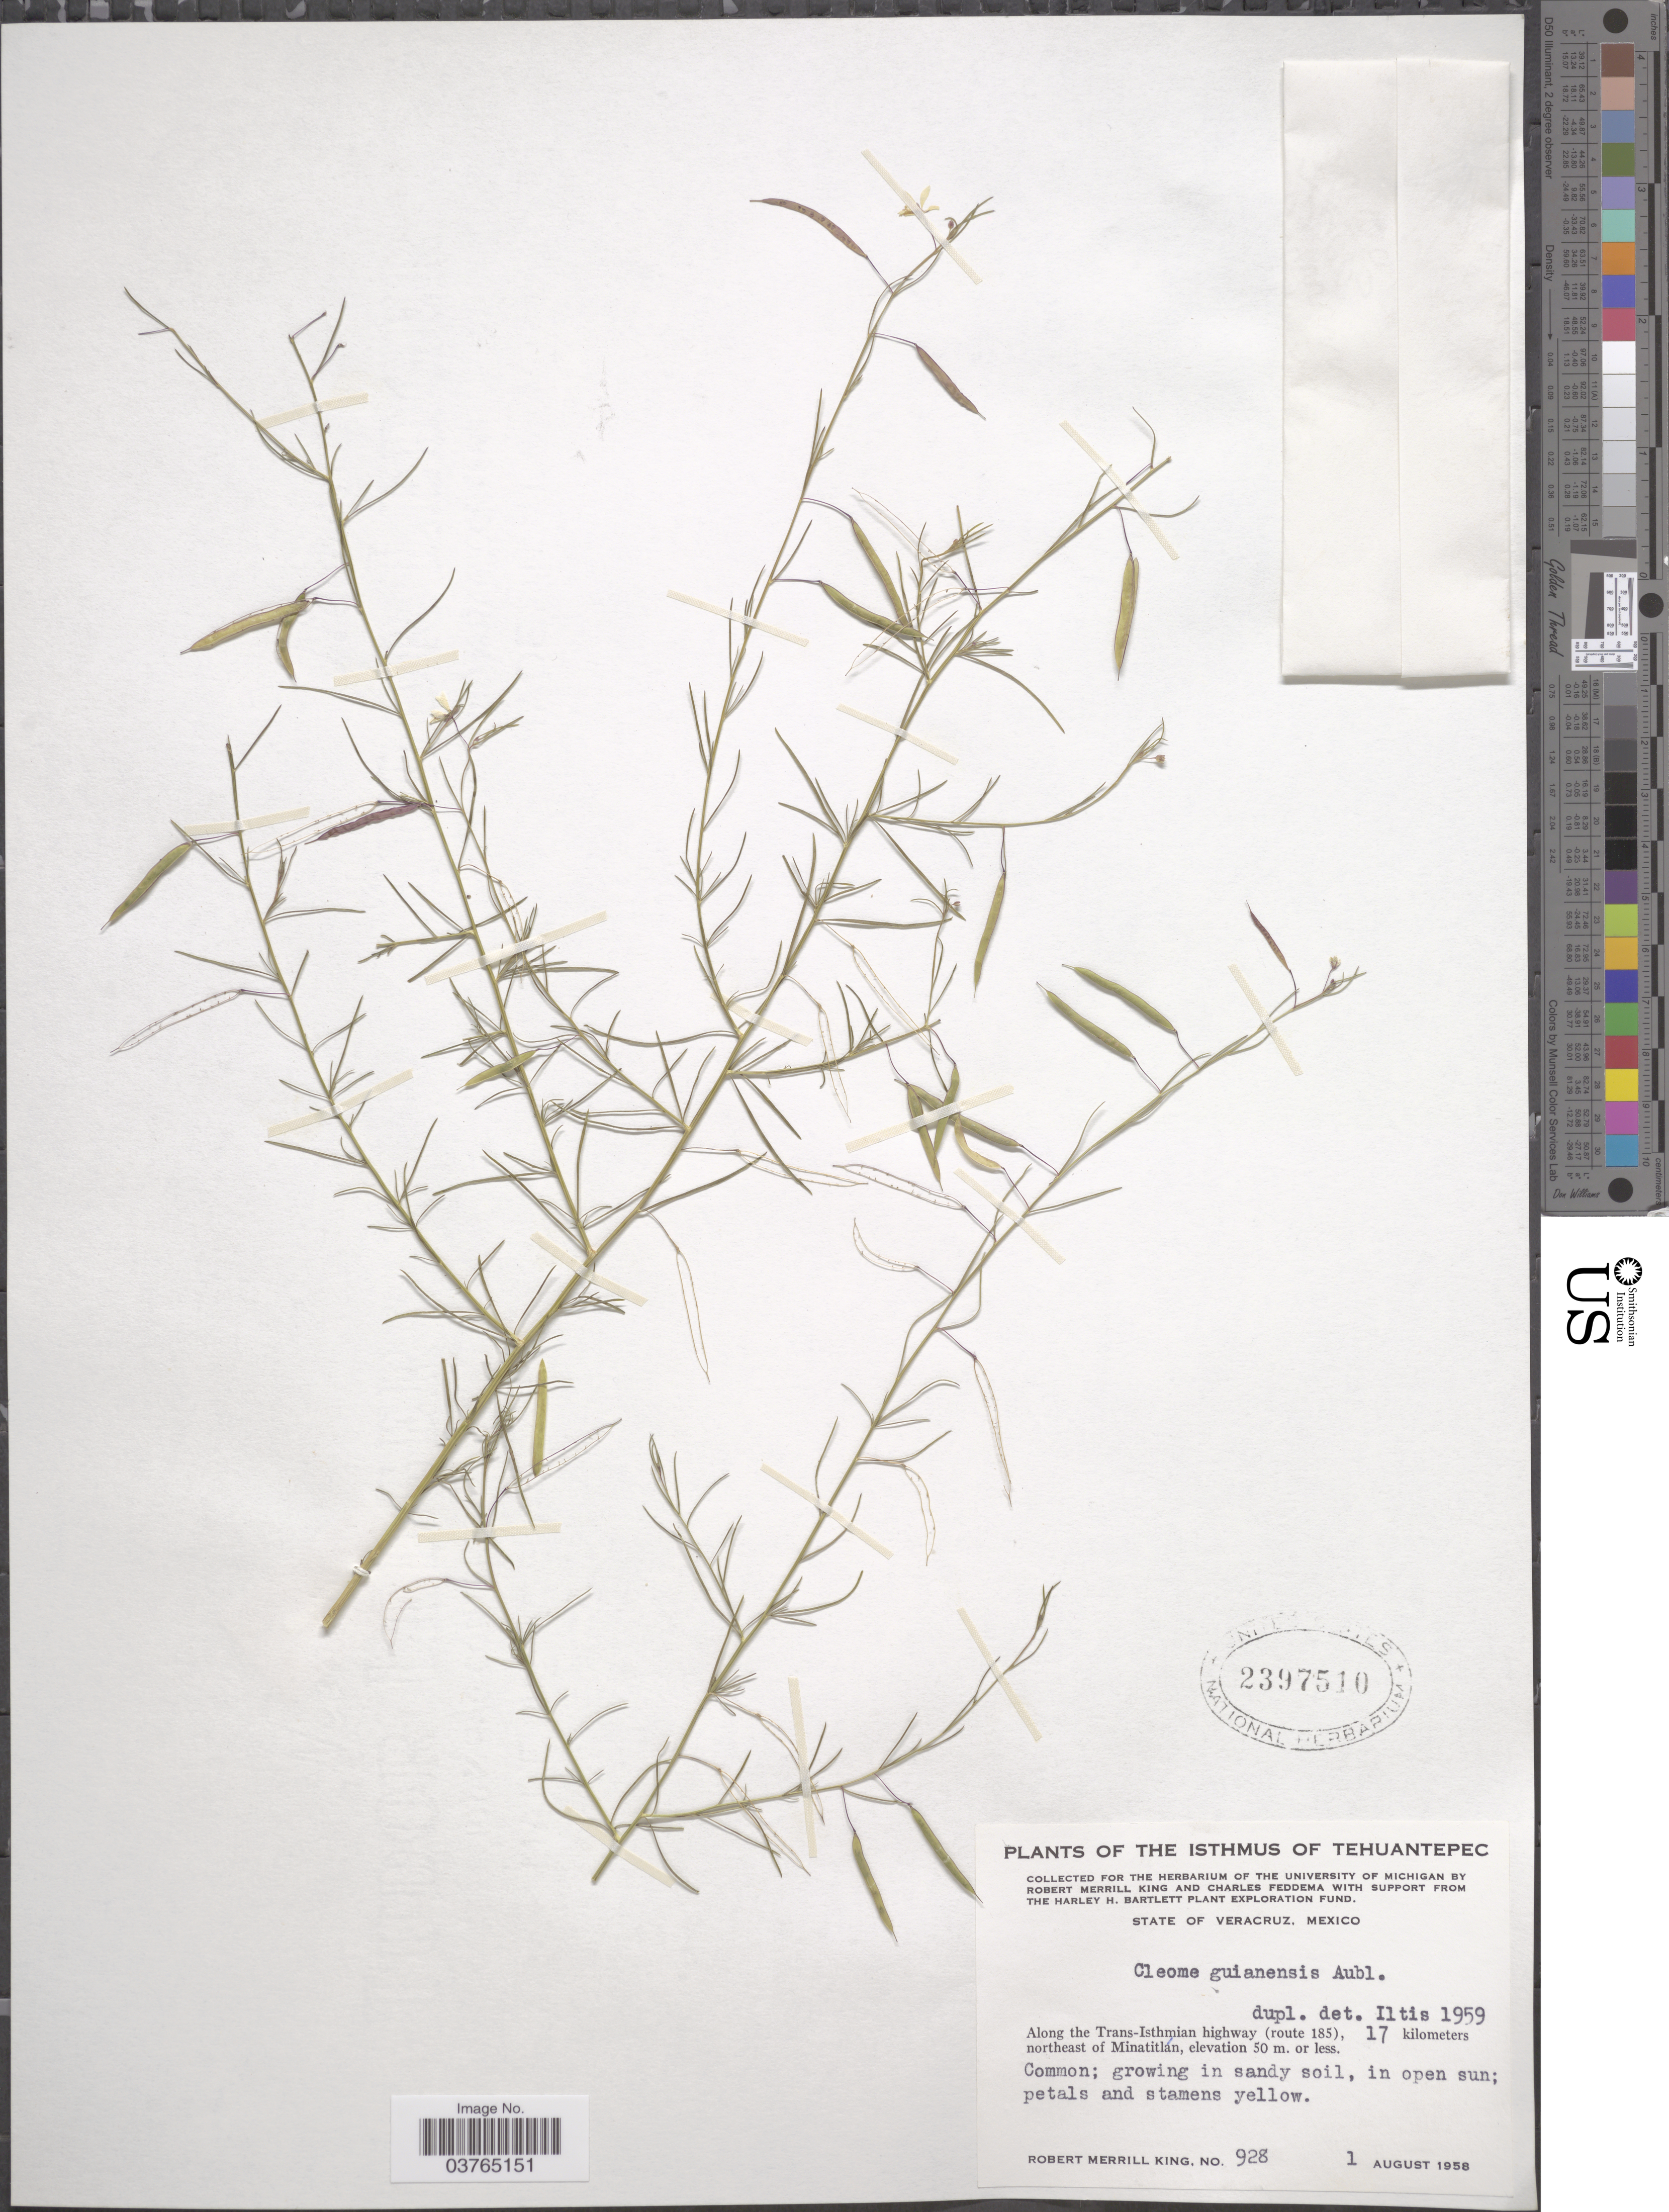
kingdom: Plantae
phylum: Tracheophyta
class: Magnoliopsida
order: Brassicales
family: Cleomaceae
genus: Physostemon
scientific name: Physostemon guianensis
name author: (Aubl.) Malme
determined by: Strong, M. T., (US), Smithsonian Institution - National Museum of Natural History (UNITED STATES)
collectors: R. M. King & C. Feddema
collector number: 928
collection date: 1958-08-01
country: Mexico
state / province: Veracruz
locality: The Isthmus of Tehuantepec. State of Veracruz. Along the Trans-Isthmian highway (route 185), 17 kilometers northeast of Minatitlán.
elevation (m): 50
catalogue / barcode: US 2397510